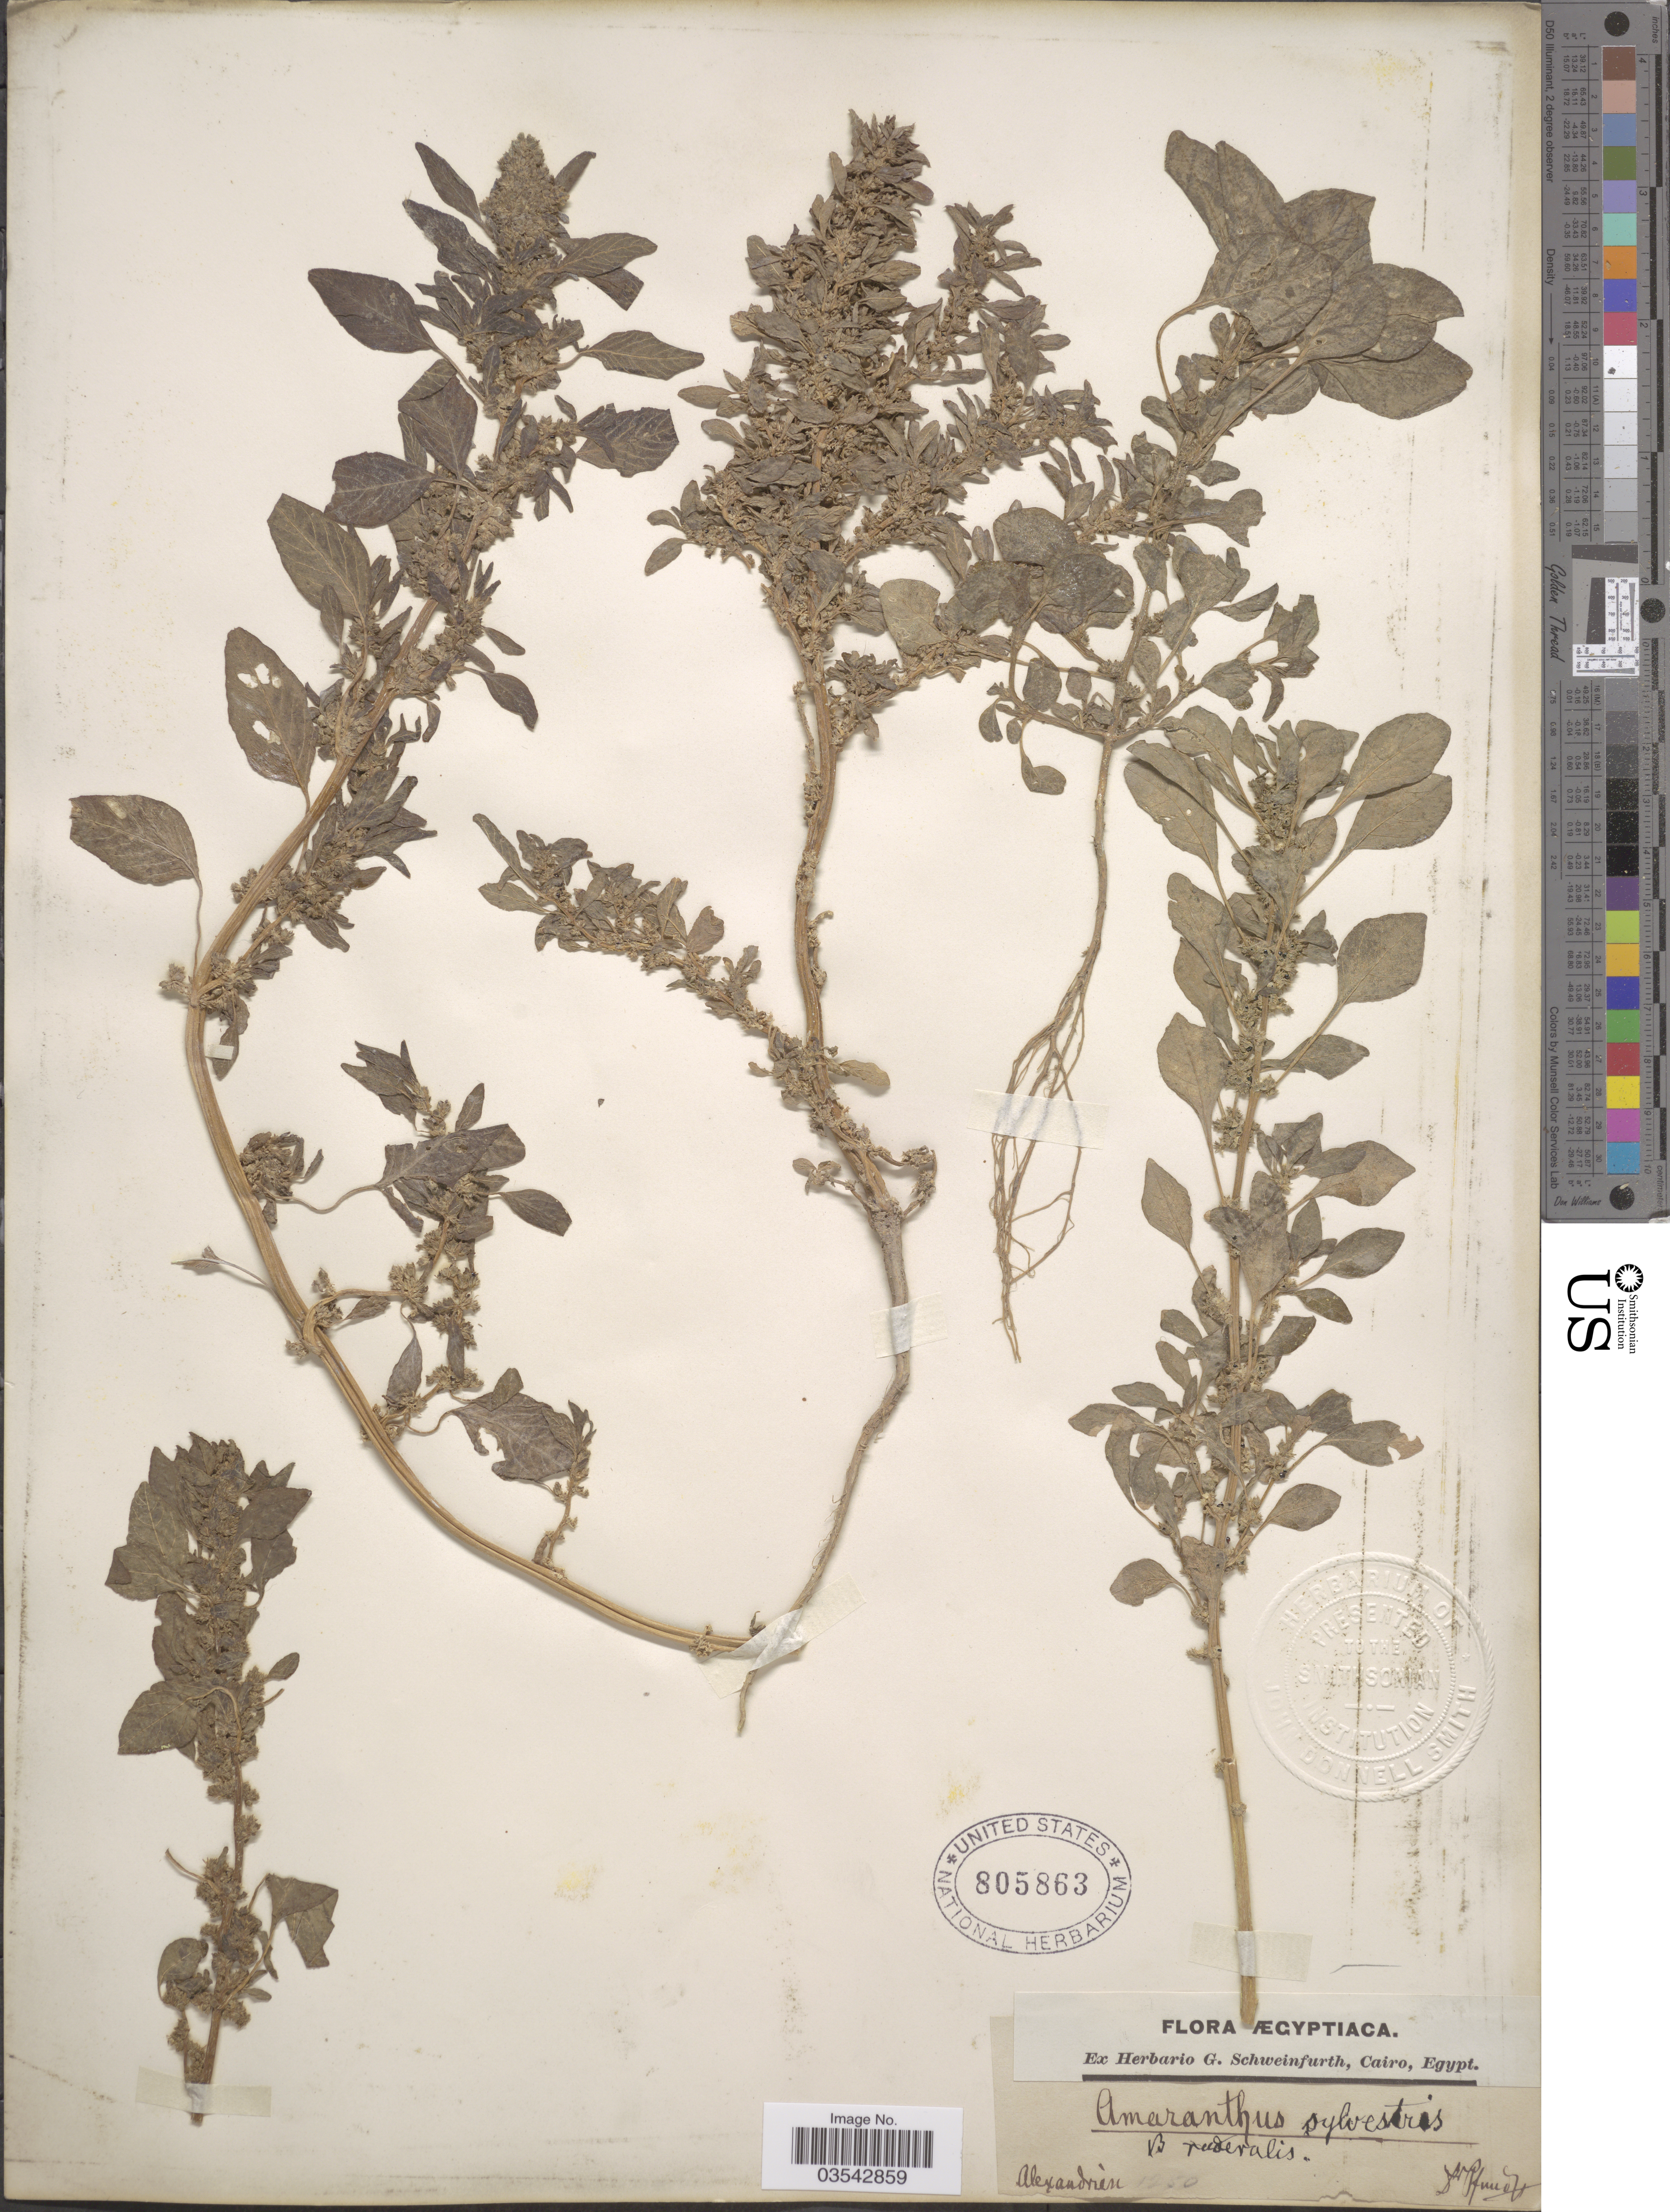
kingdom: Plantae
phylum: Tracheophyta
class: Magnoliopsida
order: Caryophyllales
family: Amaranthaceae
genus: Amaranthus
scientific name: Amaranthus sylvestris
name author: Desf.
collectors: G. A. Schweinfurth (herbarium)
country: Egypt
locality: Ægyptiaca. Alexandrien.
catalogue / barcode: US 805863